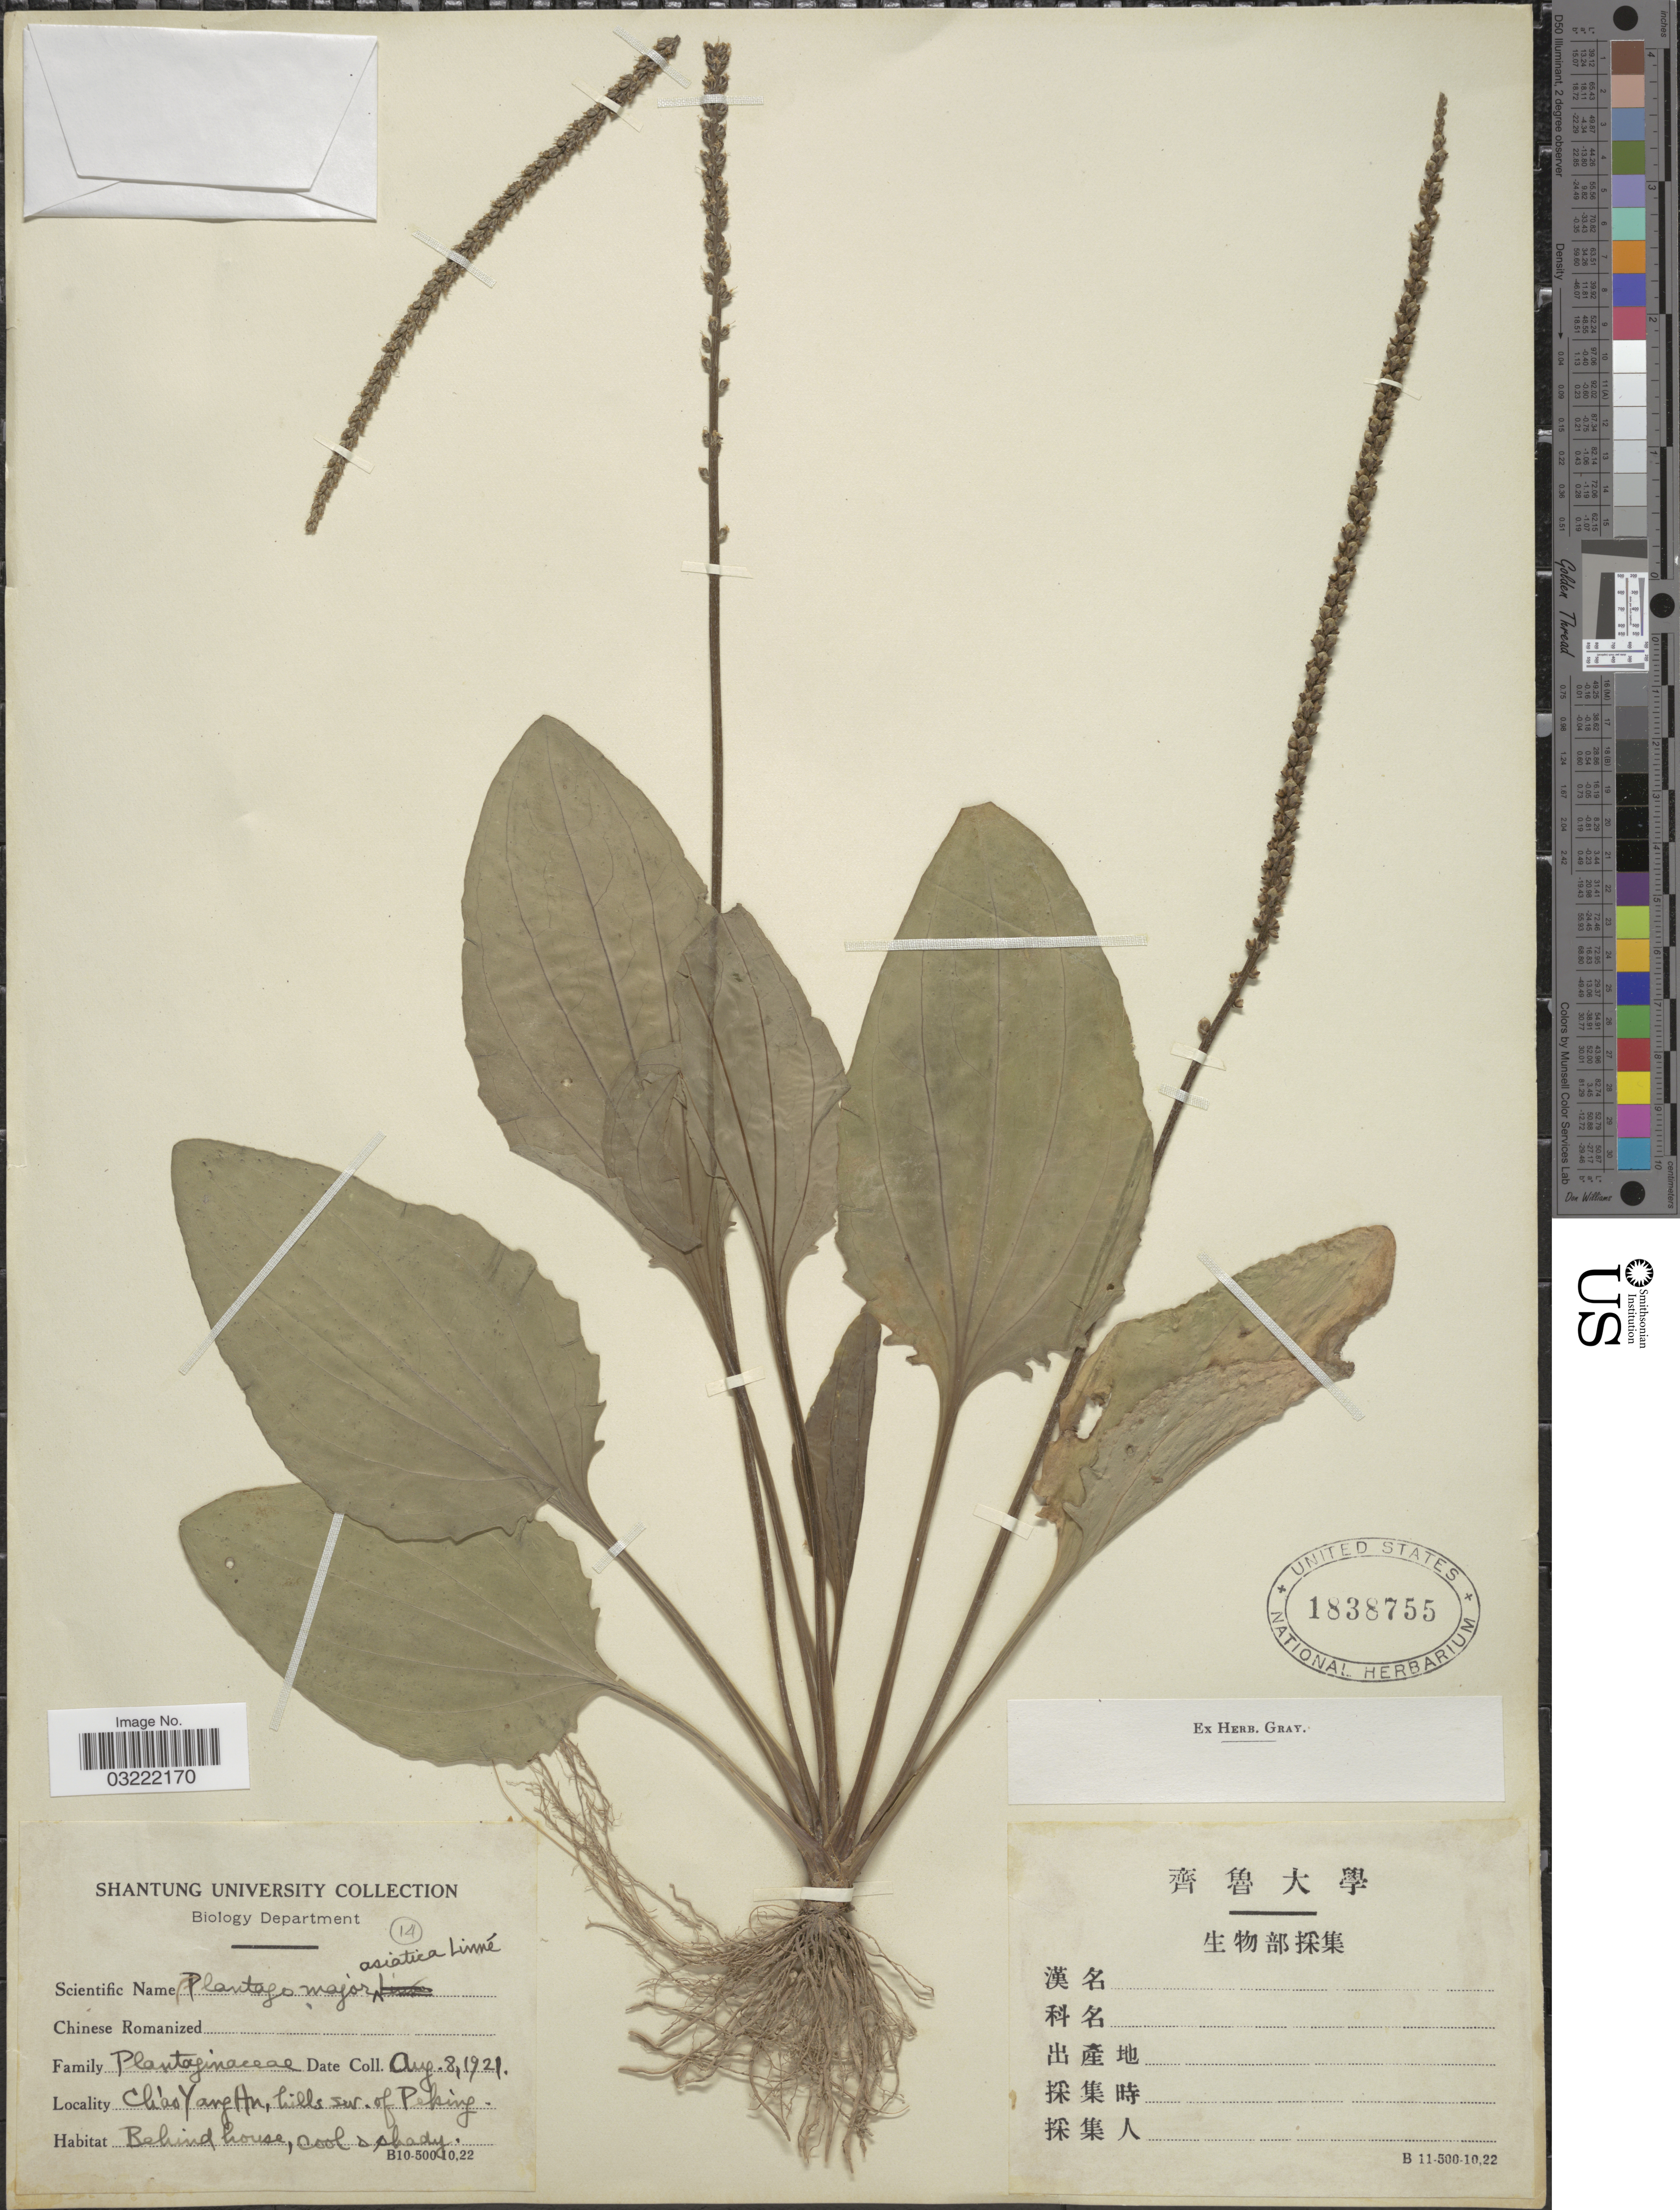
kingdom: Plantae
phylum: Tracheophyta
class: Magnoliopsida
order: Lamiales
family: Plantaginaceae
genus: Plantago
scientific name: Plantago major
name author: L.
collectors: Shantung University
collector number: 14?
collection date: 1921-08-08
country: China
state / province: Beijing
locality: Ch'ao Yang [interpreted] Hn [interpreted], hills sw. of Peking.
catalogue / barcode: US 1838755